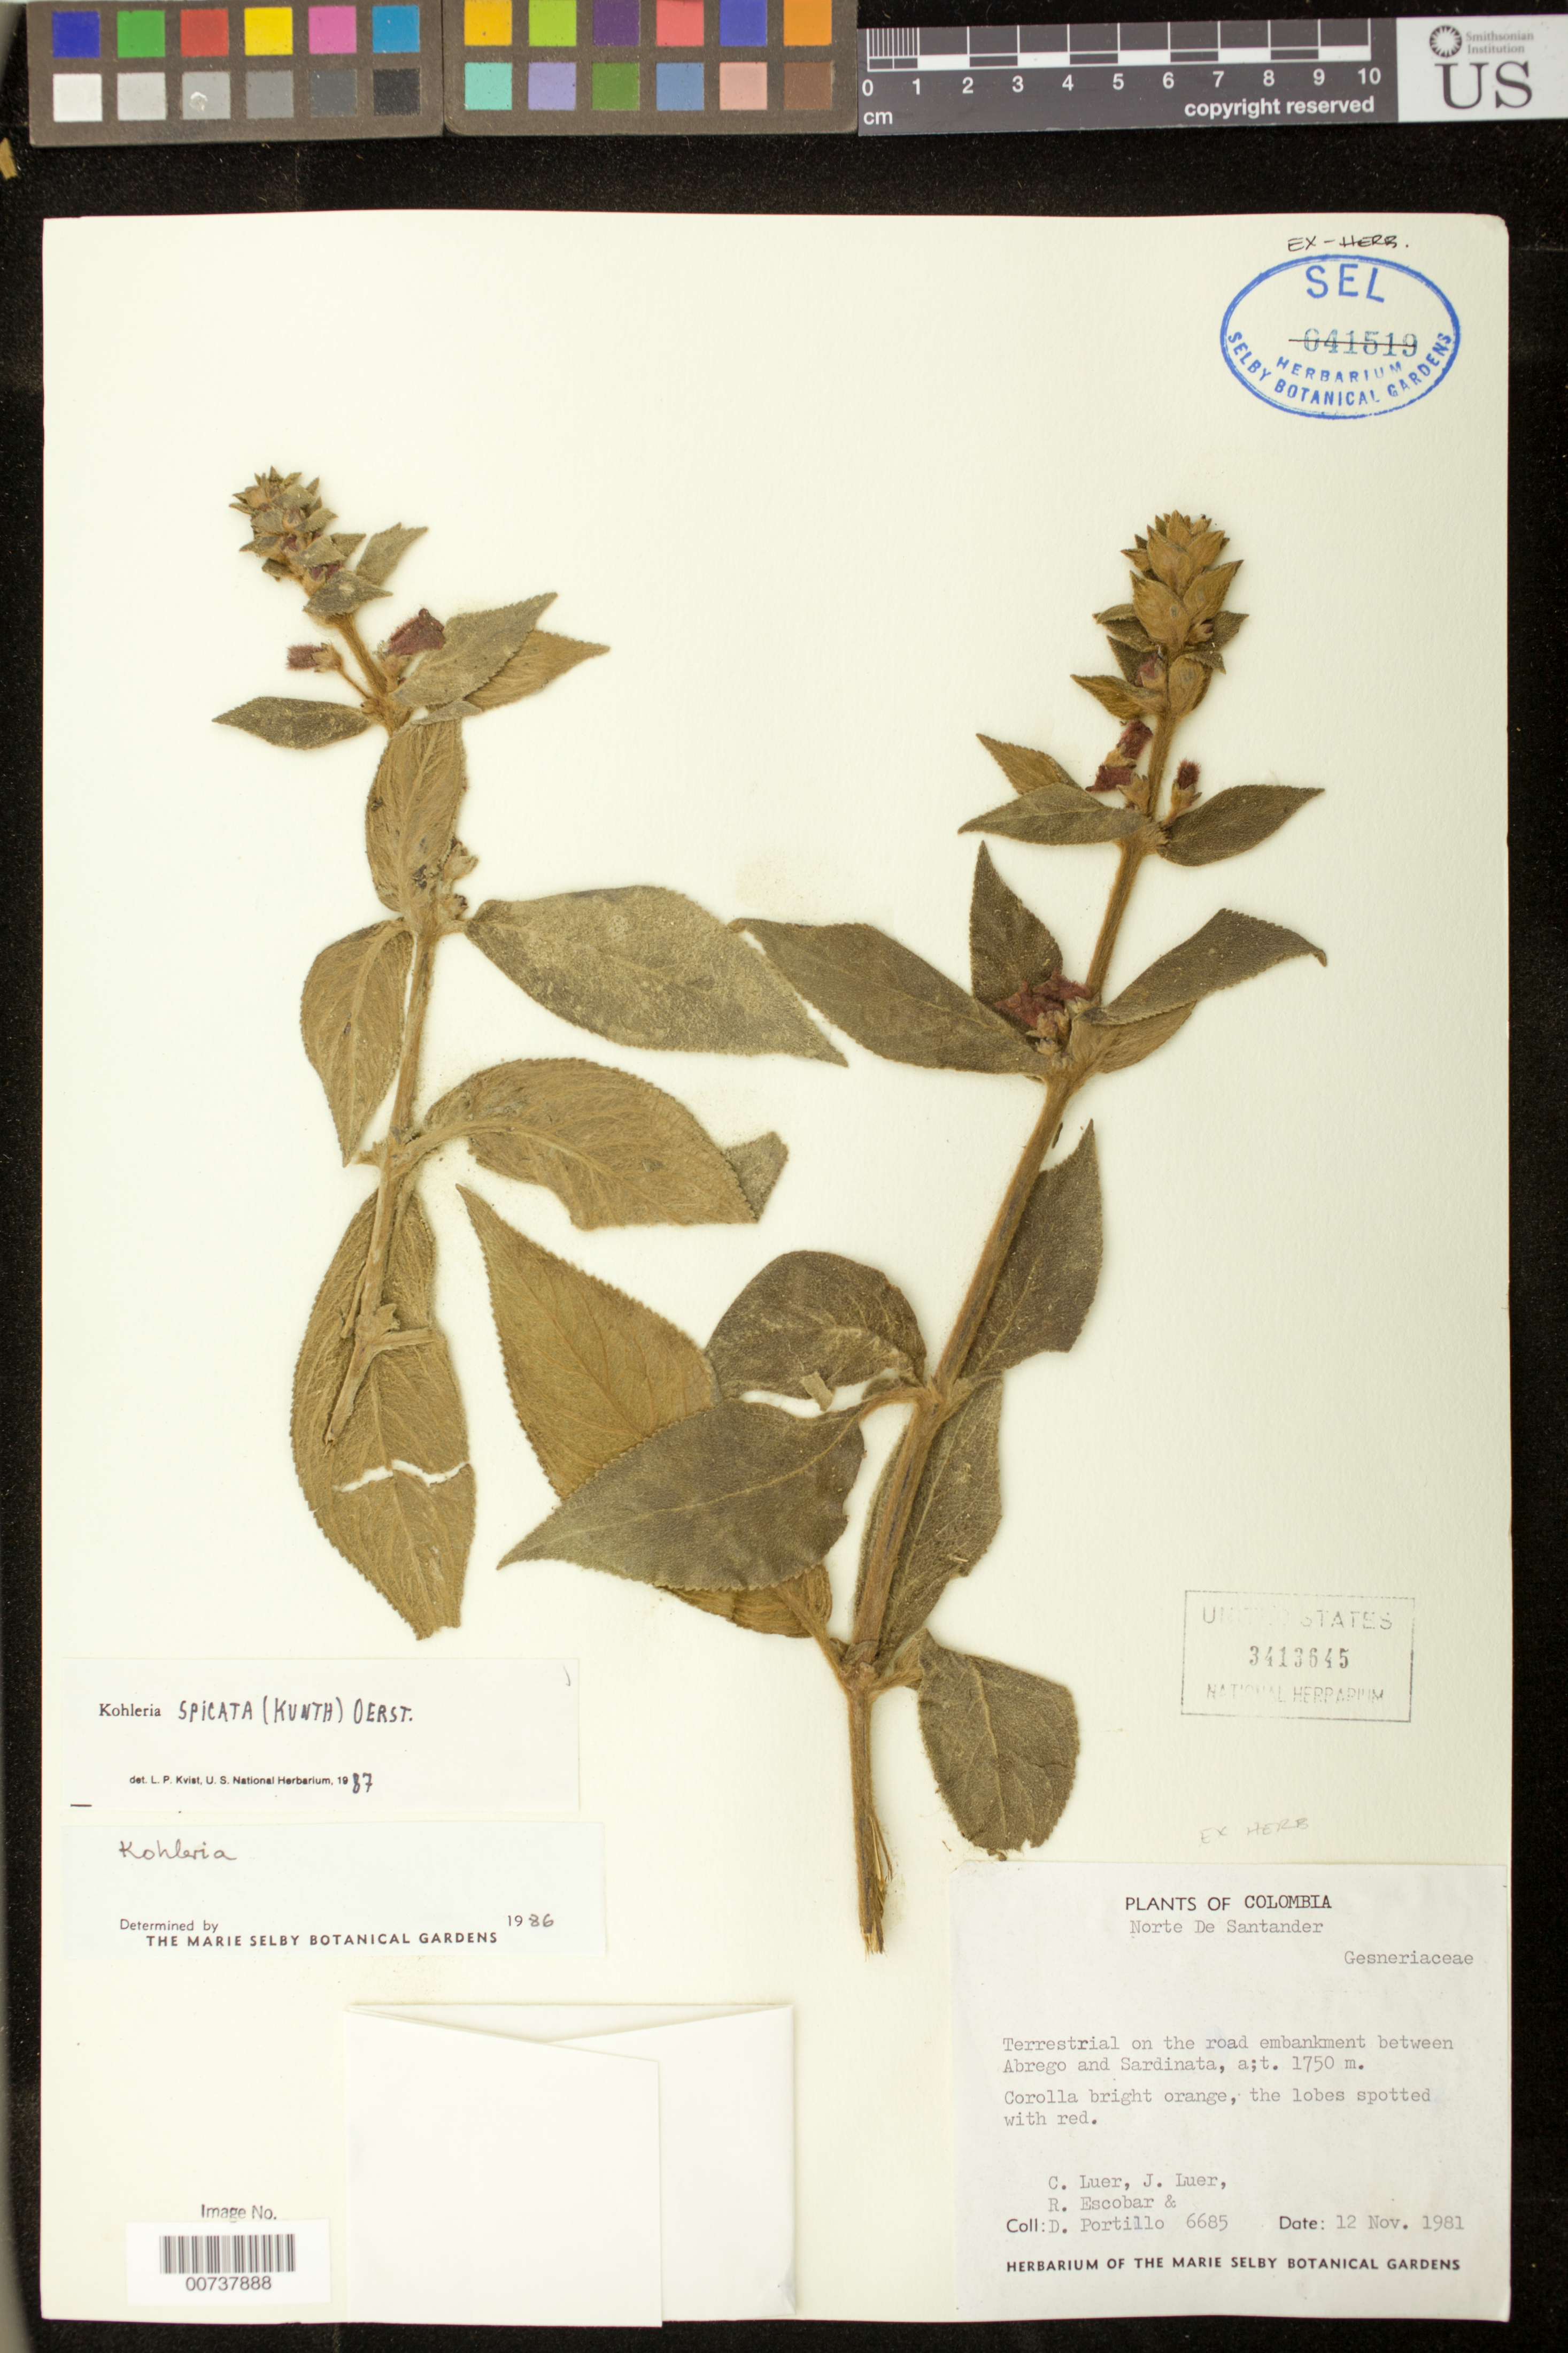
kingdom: Plantae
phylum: Tracheophyta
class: Magnoliopsida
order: Lamiales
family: Gesneriaceae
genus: Kohleria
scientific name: Kohleria spicata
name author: (Kunth) Oerst.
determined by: Kvist, L. P., (US), Smithsonian Institution - National Museum of Natural History (UNITED STATES)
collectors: C. Luer, J. P. Luer, R. Escobar & D. Portillo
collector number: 6685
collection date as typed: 12 Nov 1981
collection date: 1981-11-12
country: Colombia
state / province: Norte de Santander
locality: Between Abrego and Sardinata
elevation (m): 1750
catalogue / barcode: US 3413645